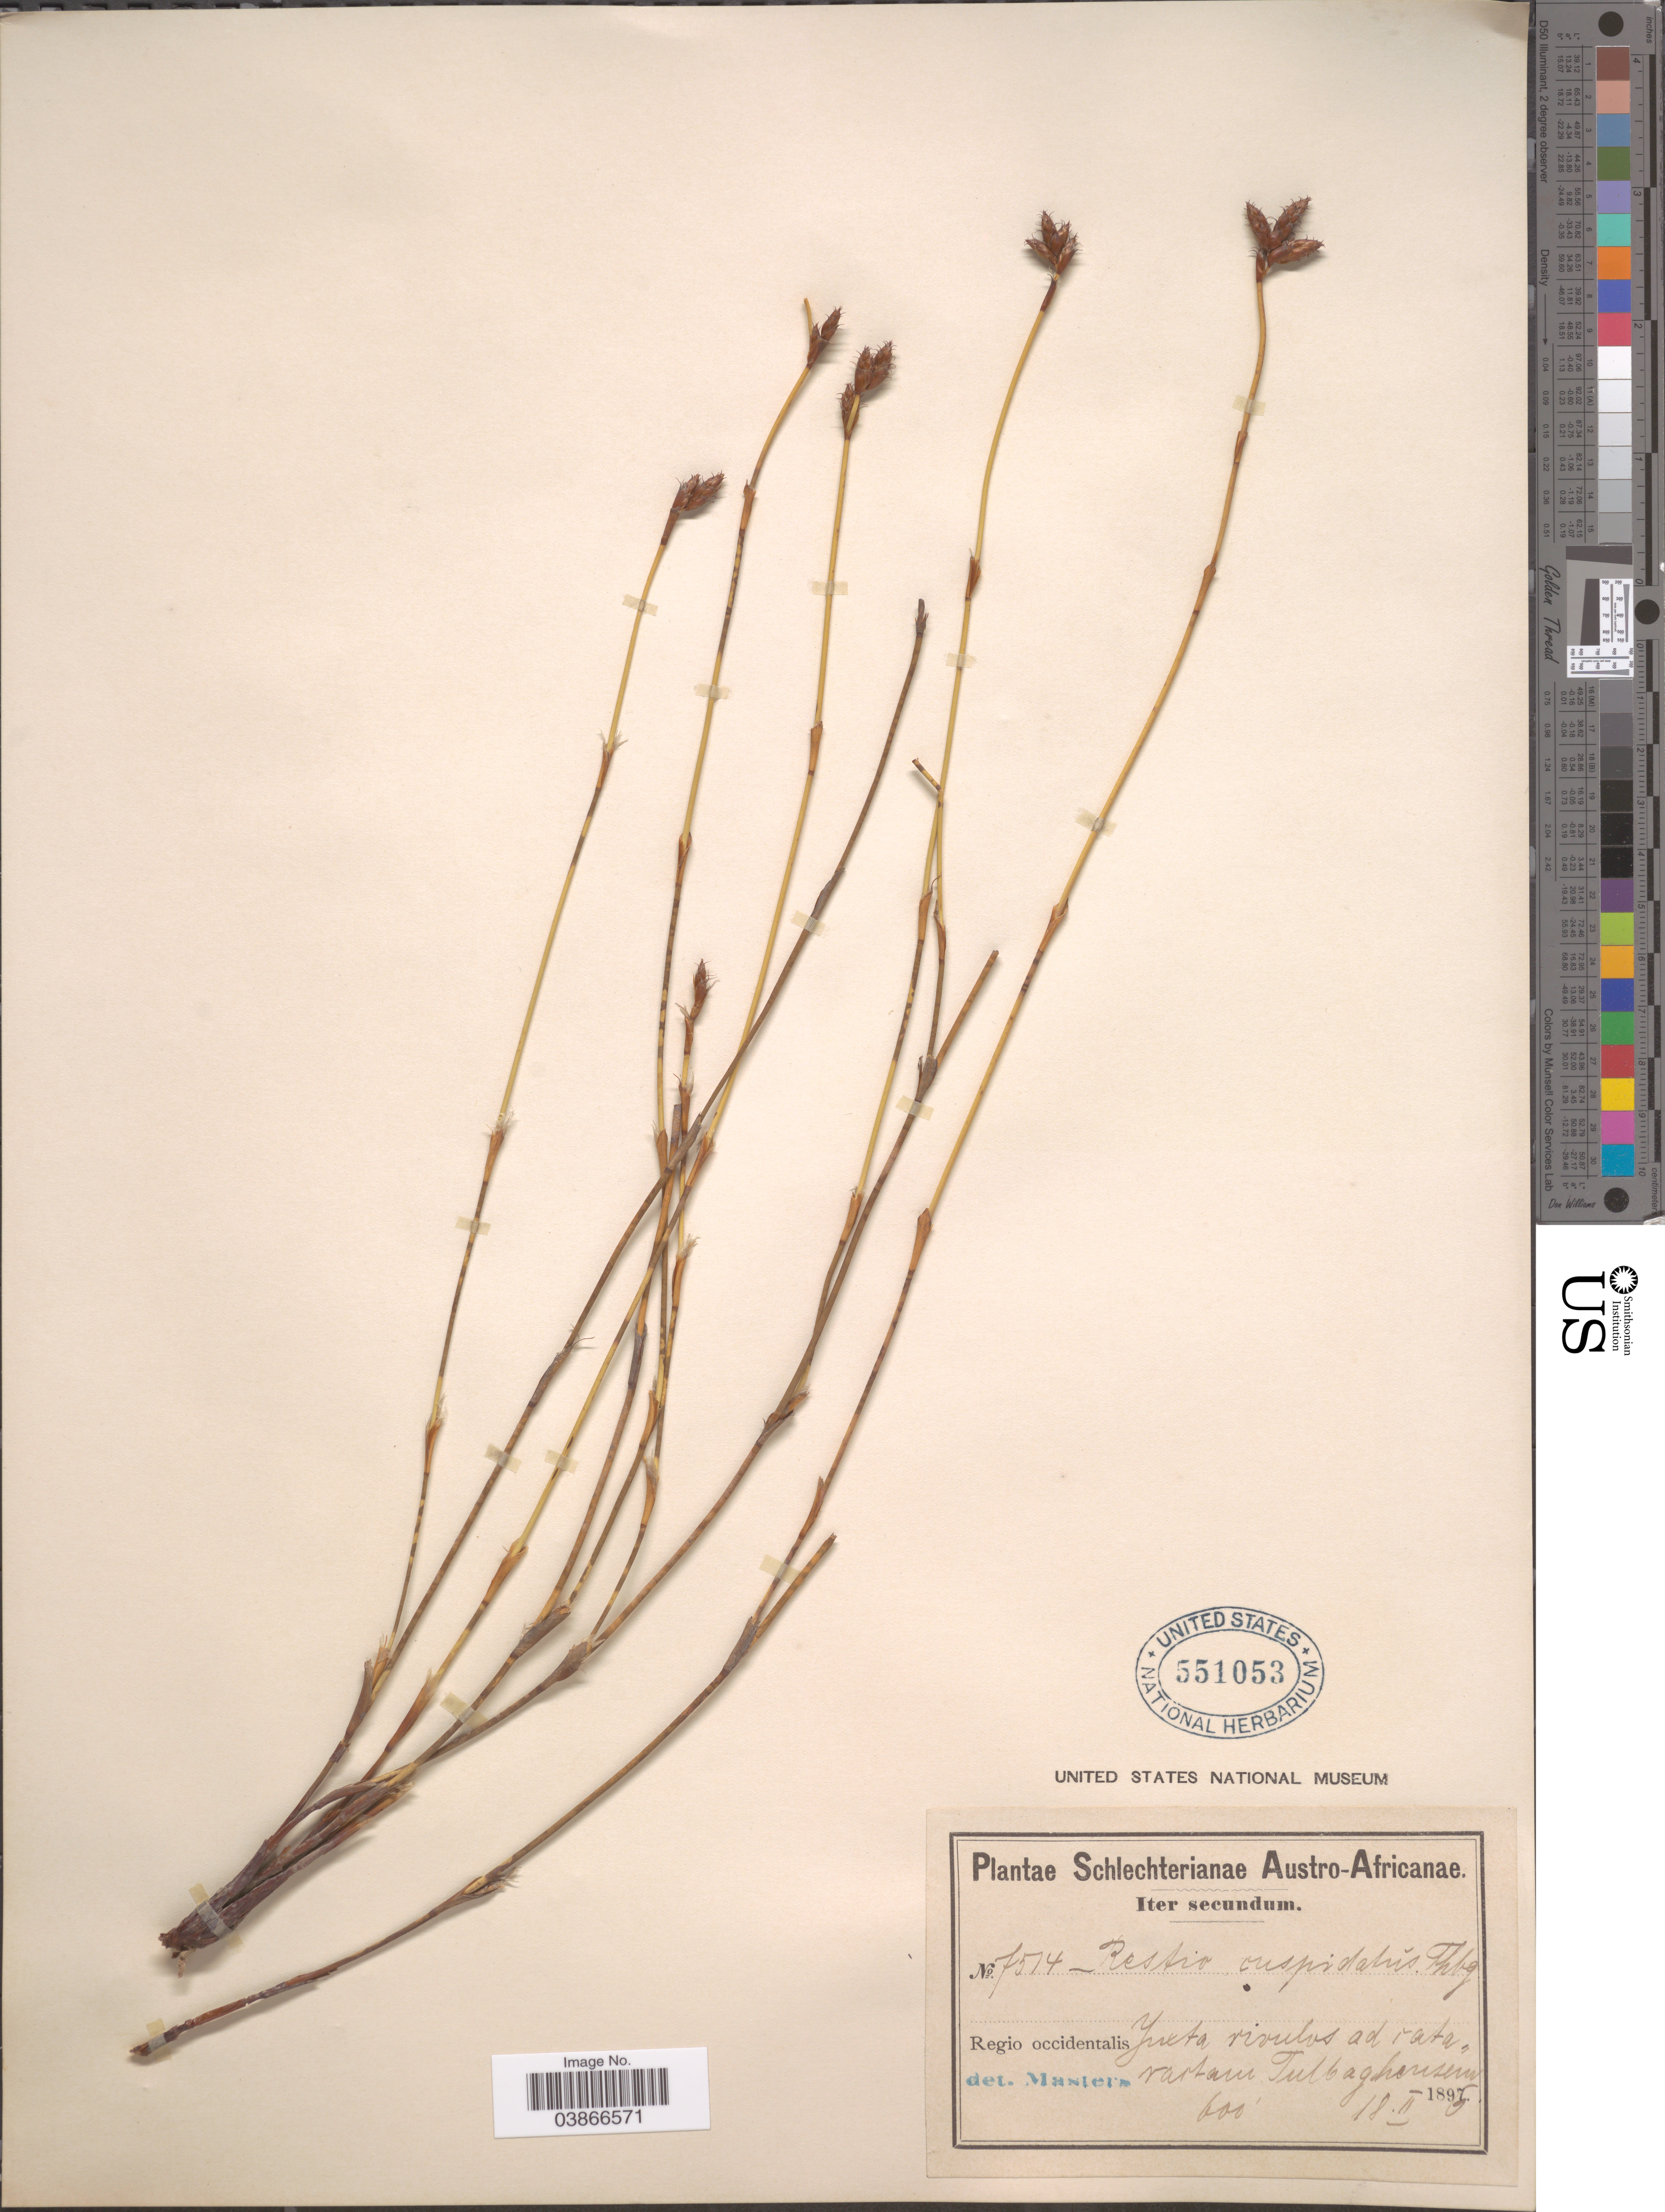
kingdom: Plantae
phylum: Tracheophyta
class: Liliopsida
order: Poales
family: Restionaceae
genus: Restio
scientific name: Restio cuspidatus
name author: Thunb.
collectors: Schlechter, --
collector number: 7514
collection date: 1895-02-18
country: South Africa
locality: Austro-Africanae. Regio occidentalis. Jueta rivulus ad rata. vartam Tulbaghensem.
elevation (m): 183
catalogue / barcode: US 551053